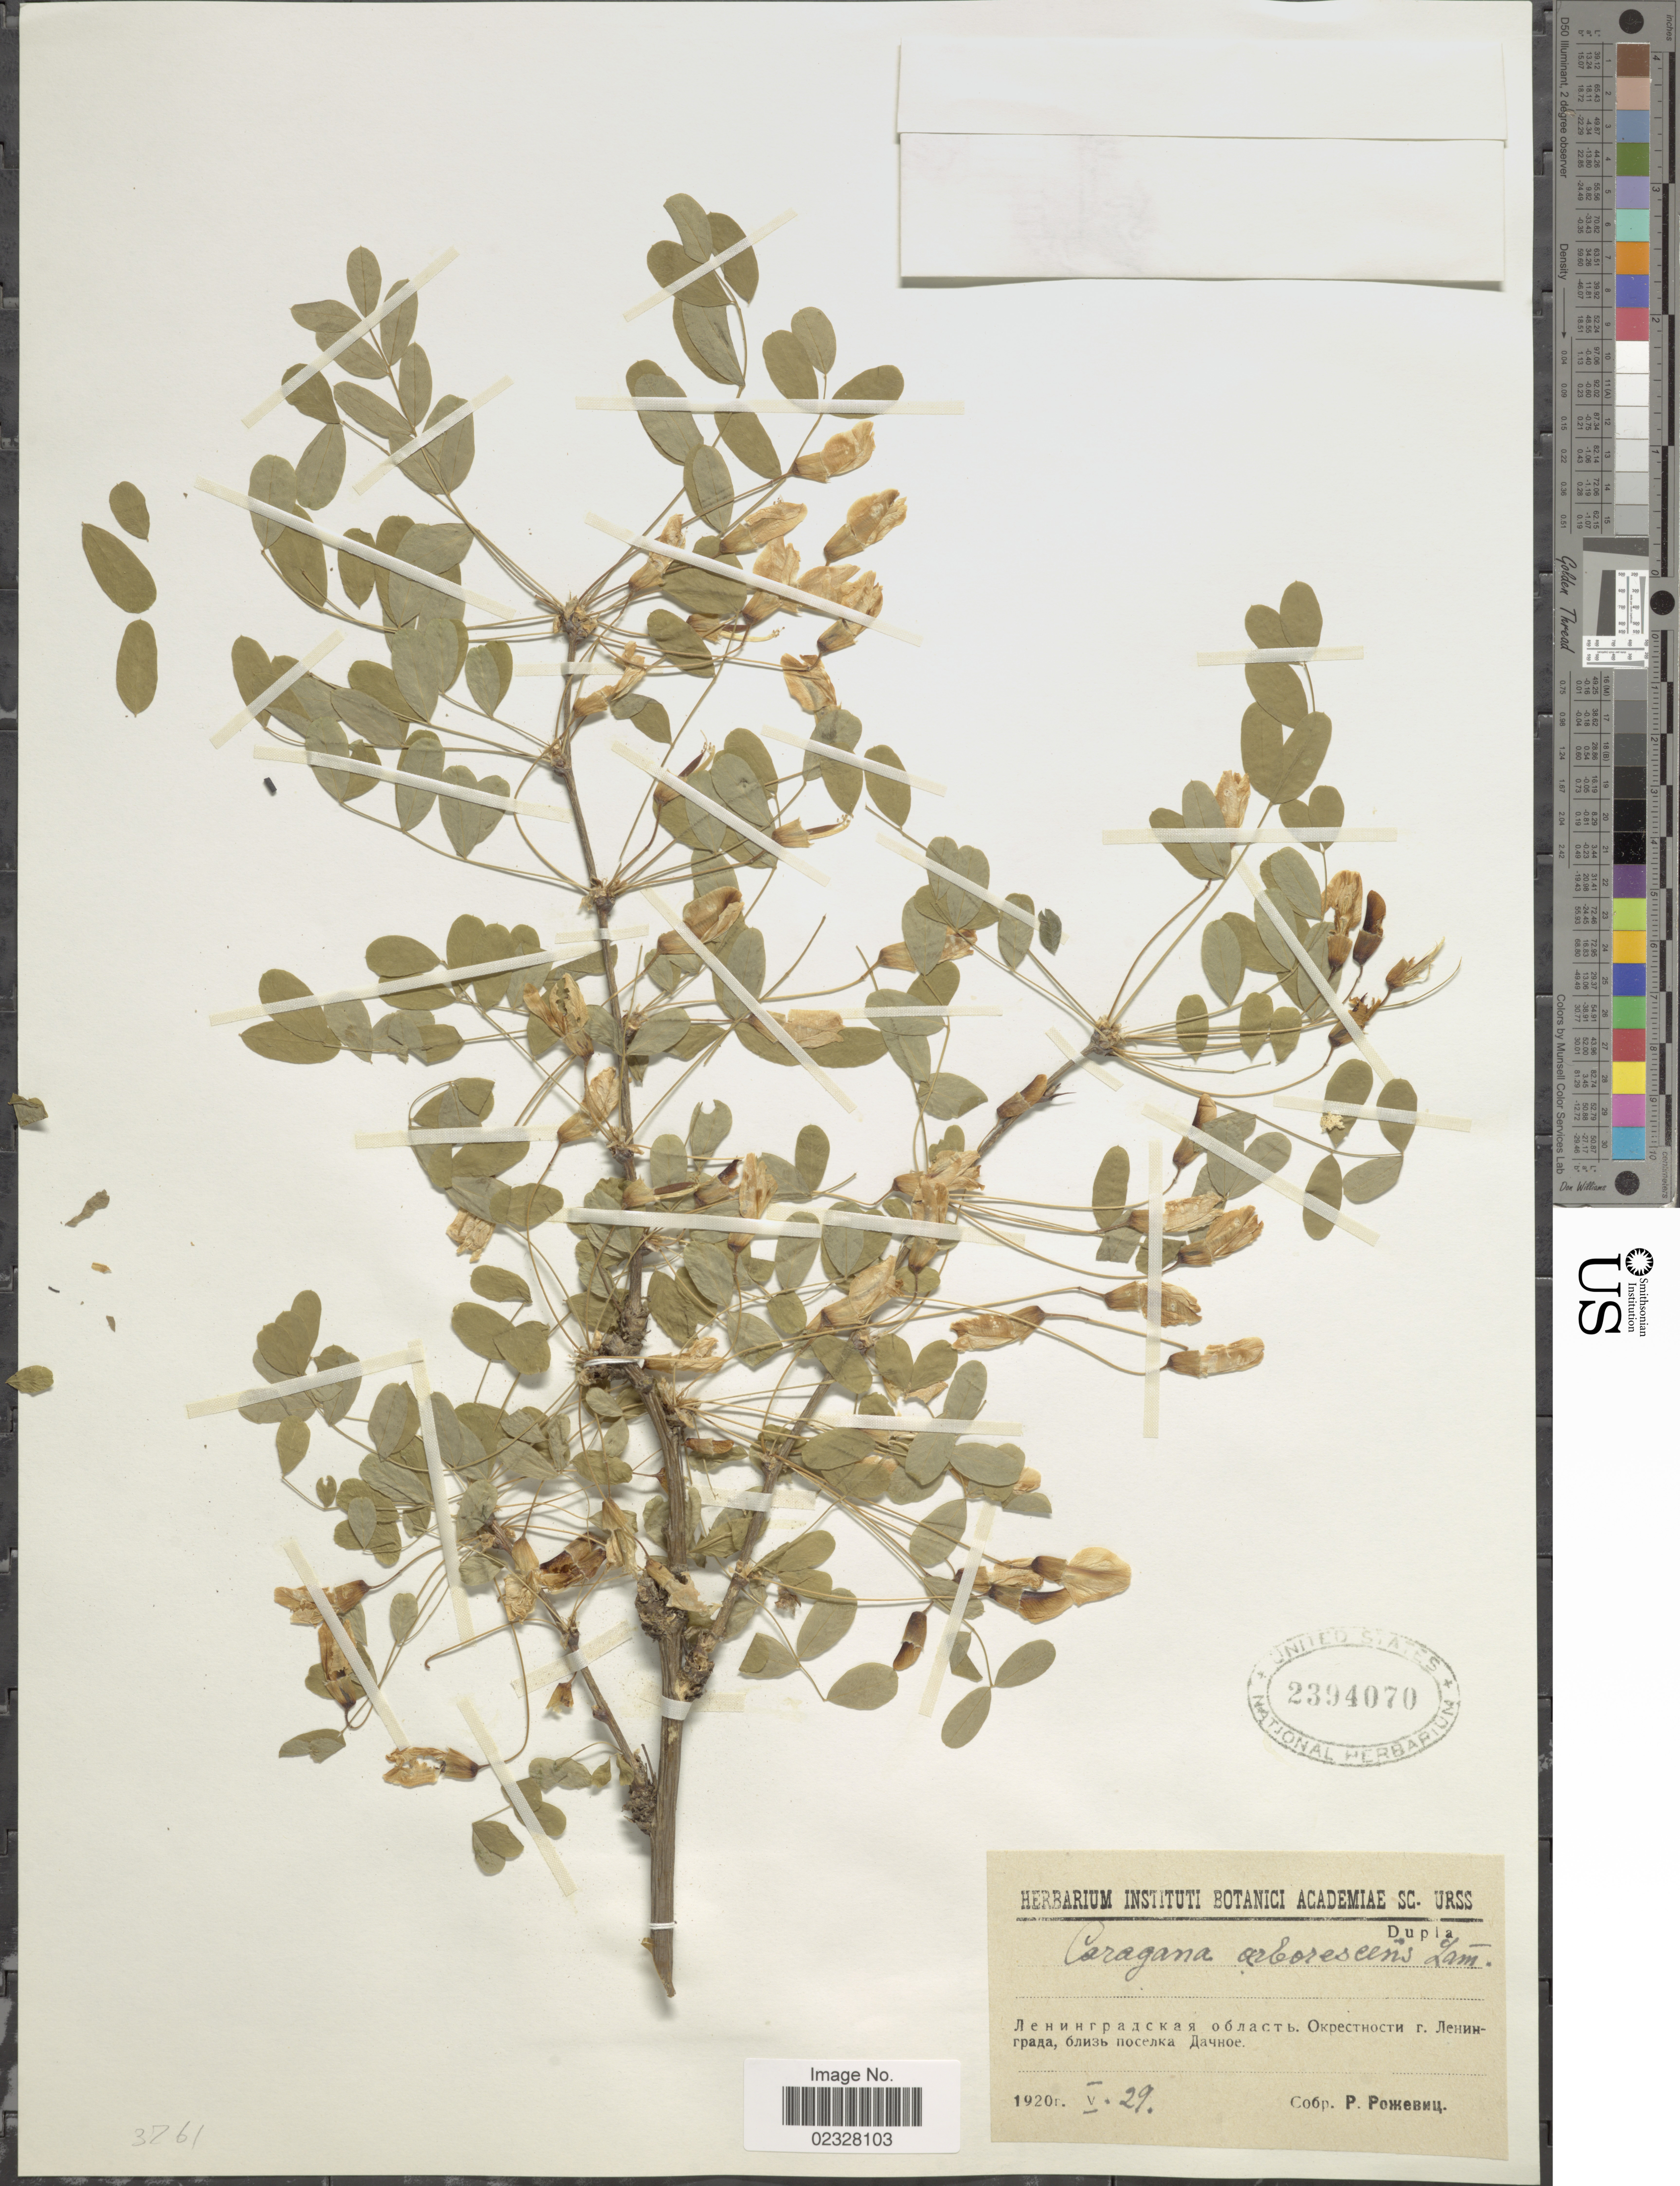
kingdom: Plantae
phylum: Tracheophyta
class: Magnoliopsida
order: Fabales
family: Fabaceae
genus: Caragana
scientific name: Caragana arborescens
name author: Lam.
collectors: R. Rozhevits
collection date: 1920-05-29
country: Russian Federation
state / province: St. Petersburg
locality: Village Dachnoe, vicinity of St. Petersburg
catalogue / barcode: US 2394070